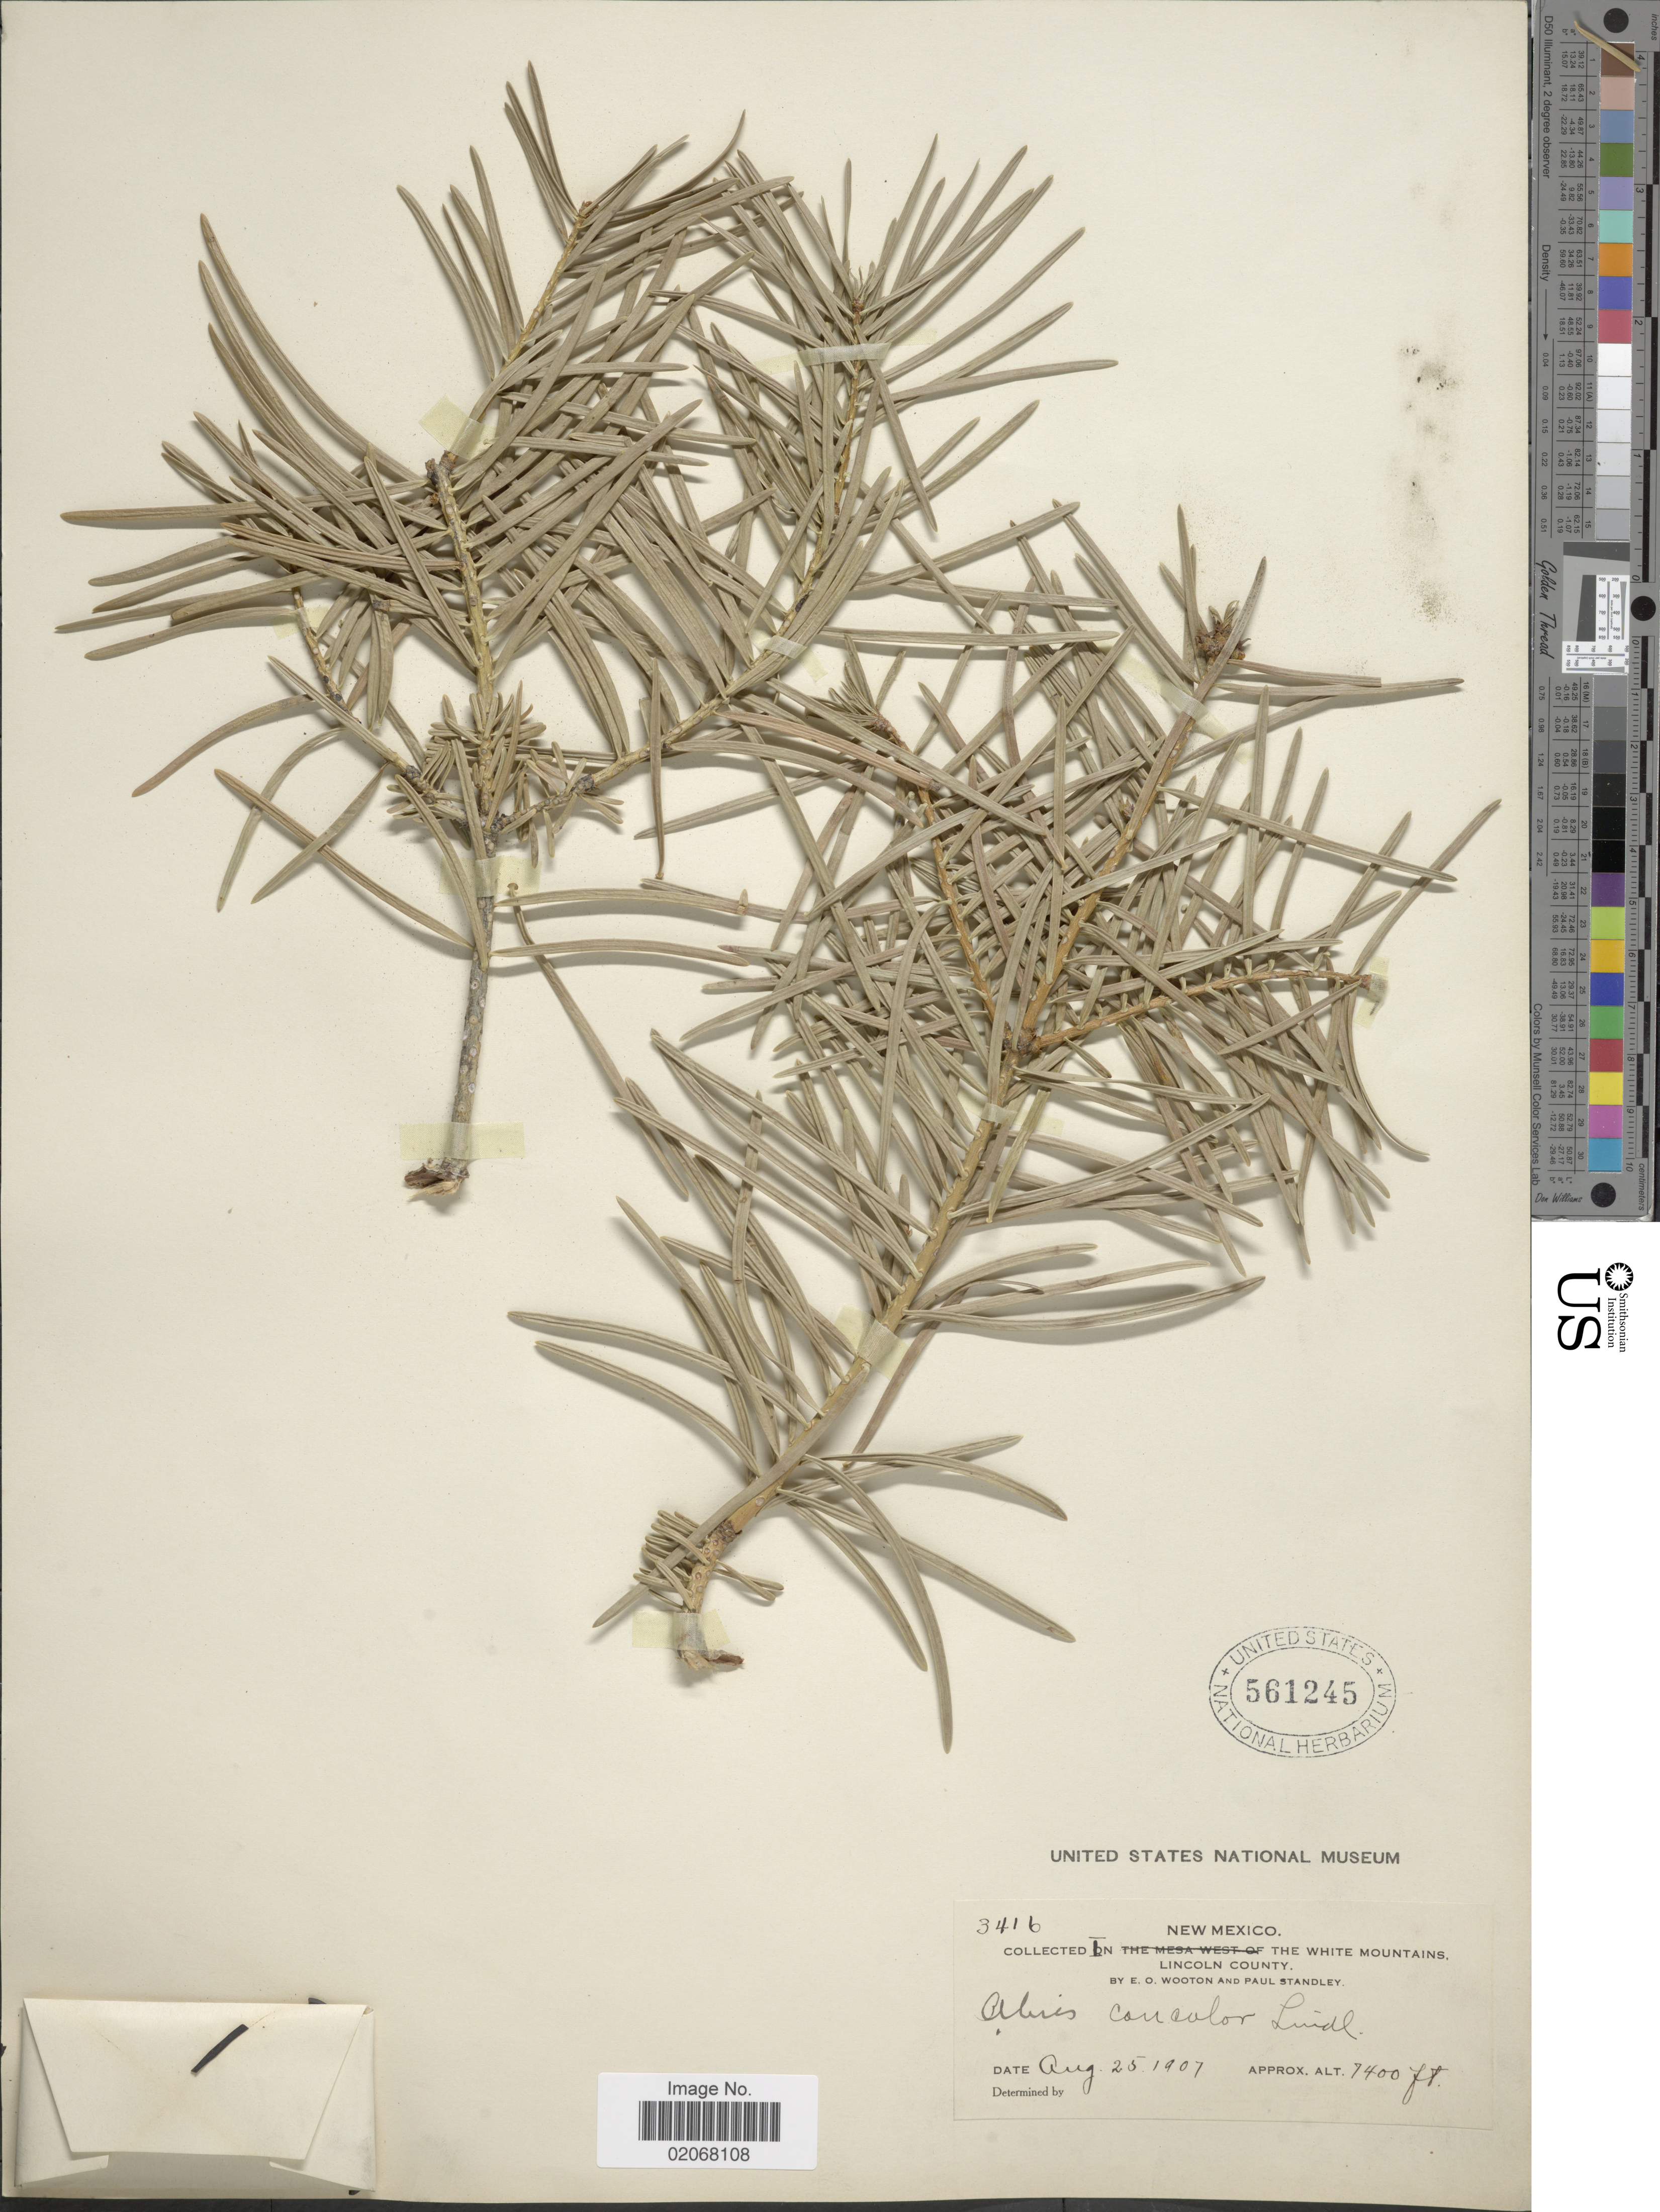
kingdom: Plantae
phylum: Tracheophyta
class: Pinopsida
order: Pinales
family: Pinaceae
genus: Abies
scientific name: Abies concolor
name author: (Gordon & Glend.) Lindl. ex Hildebr.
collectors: E. O. Wooton & P. C. Standley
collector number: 3416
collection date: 1907-08-25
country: United States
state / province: New Mexico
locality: The White Mountains, Lincoln County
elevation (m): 2256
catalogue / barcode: US 561245